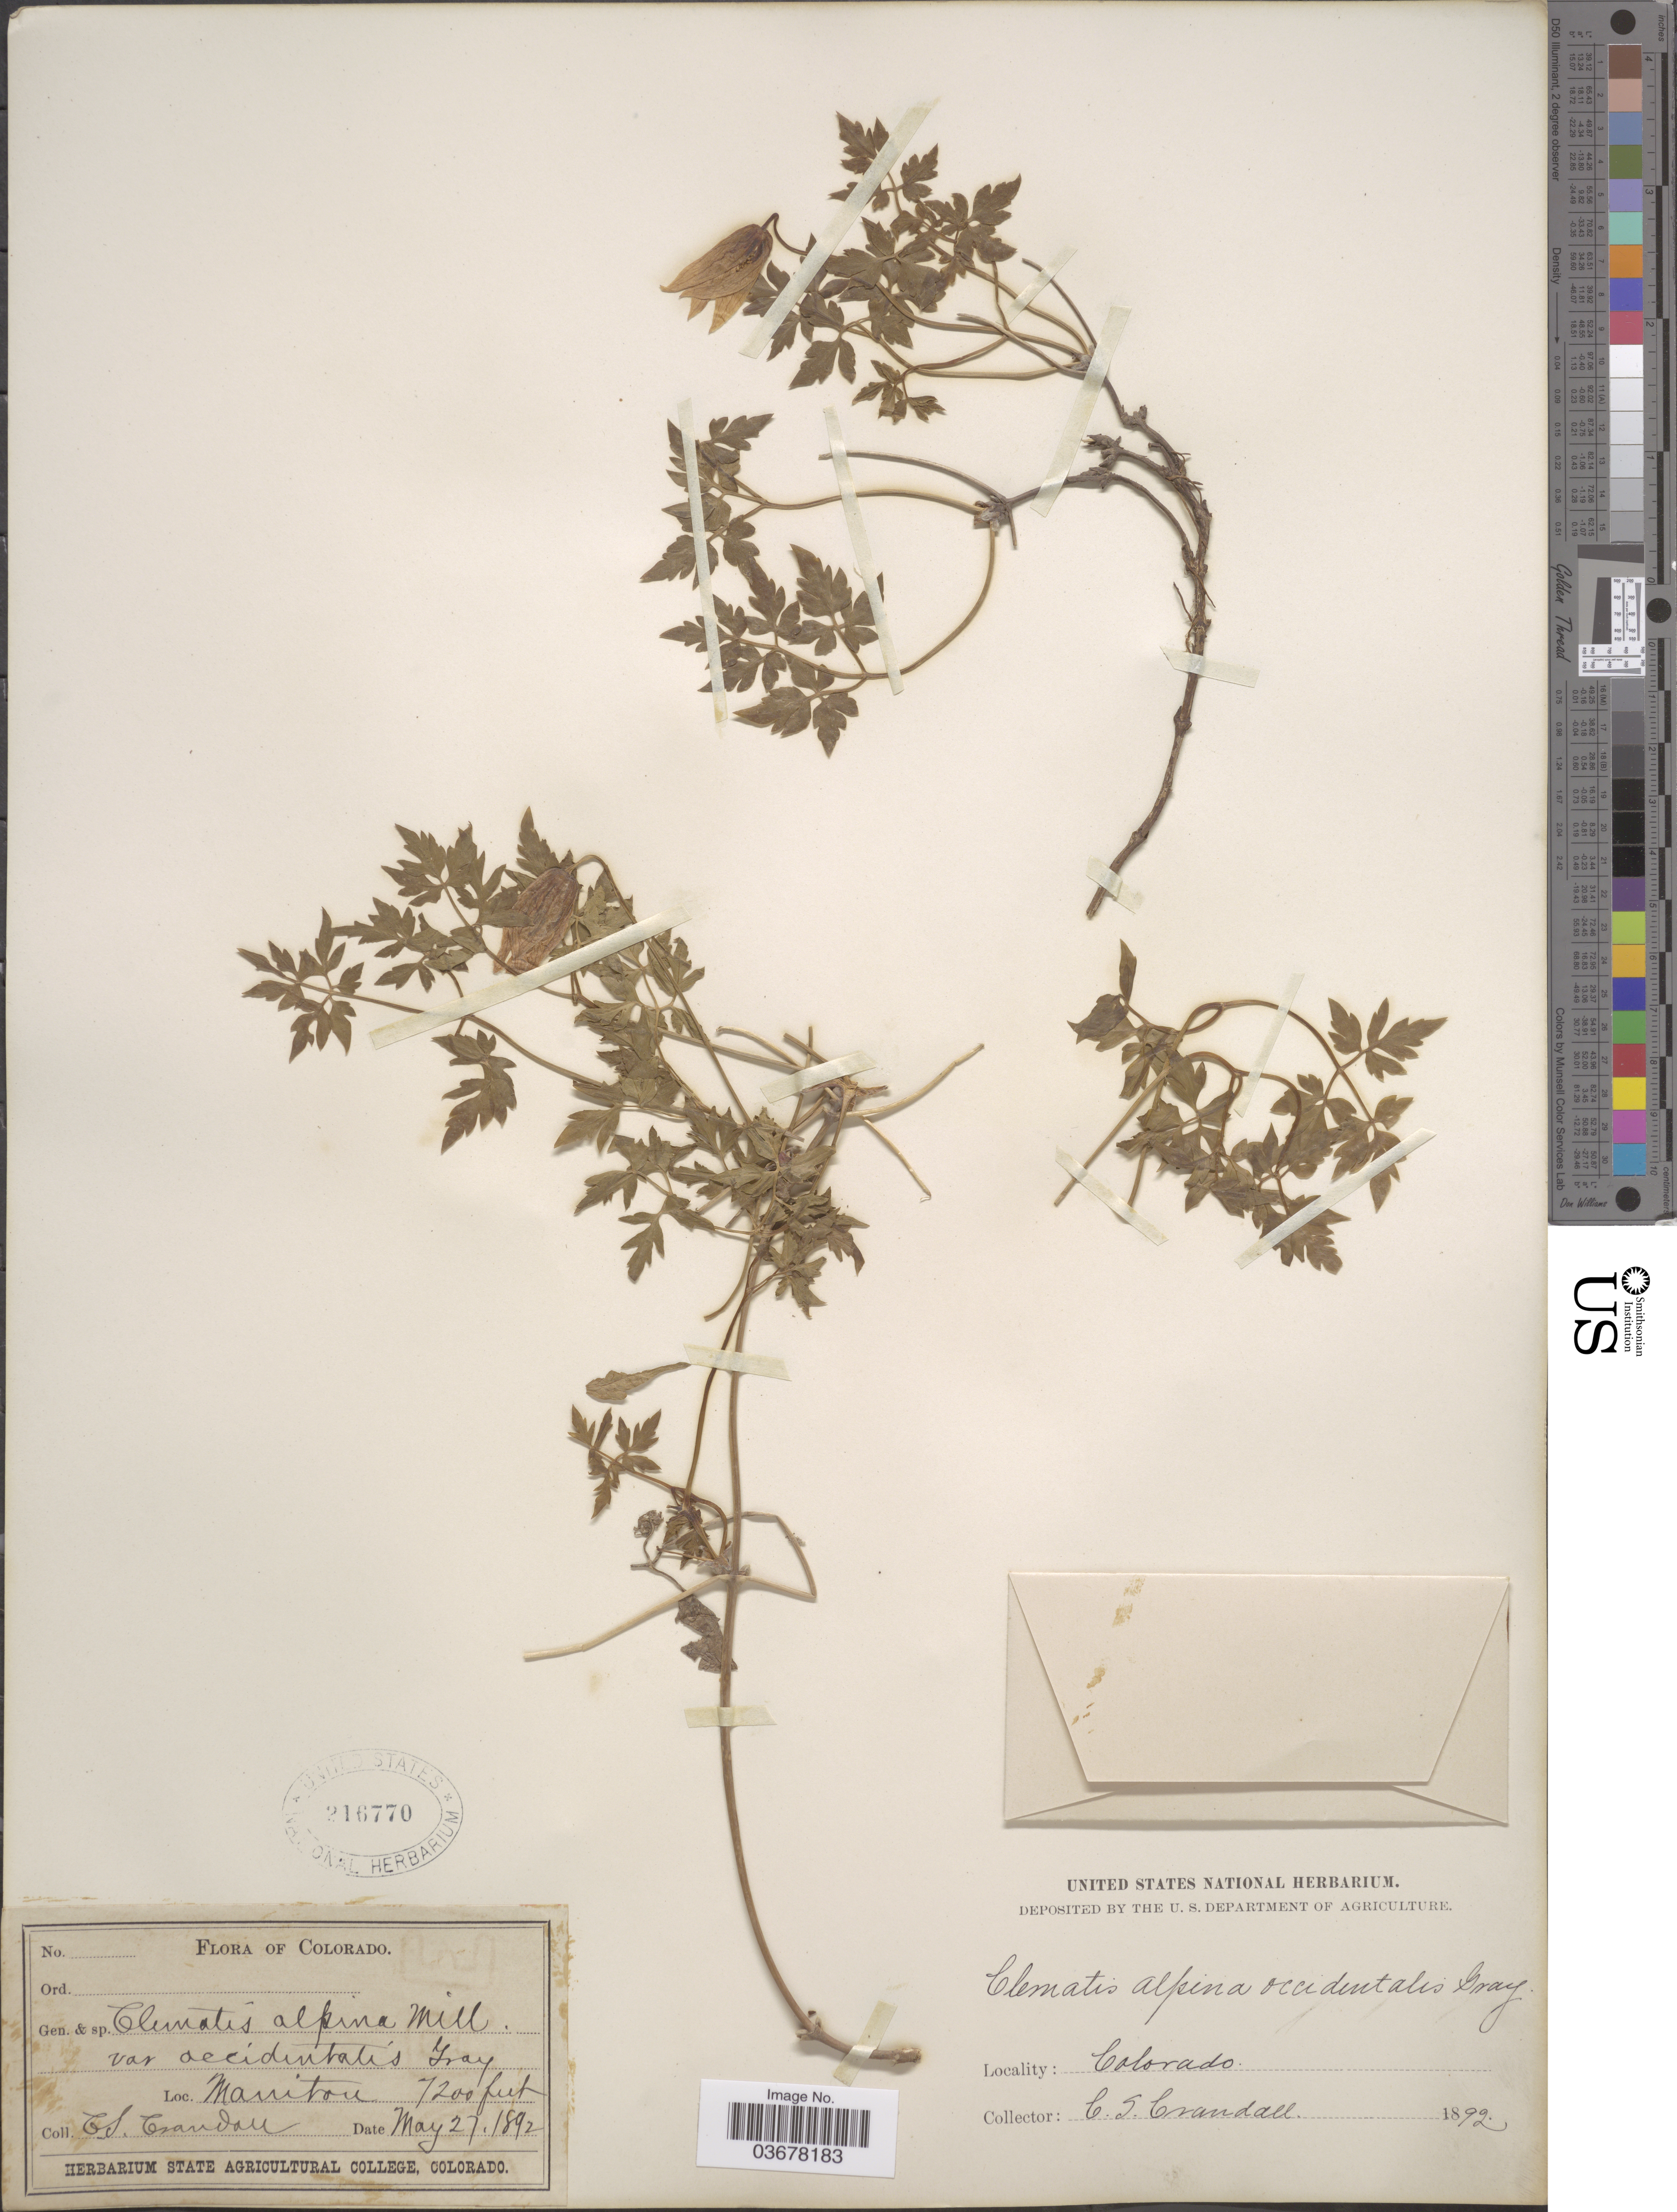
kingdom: Plantae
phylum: Tracheophyta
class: Magnoliopsida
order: Ranunculales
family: Ranunculaceae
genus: Clematis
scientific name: Clematis columbiana var. tenuiloba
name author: (A. Gray) J.S. Pringle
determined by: Strong, M. T., (US), Smithsonian Institution - National Museum of Natural History (UNITED STATES)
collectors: C. Crandall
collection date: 1892-05-27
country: United States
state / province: Colorado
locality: Manitou.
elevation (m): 2195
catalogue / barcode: US 216770